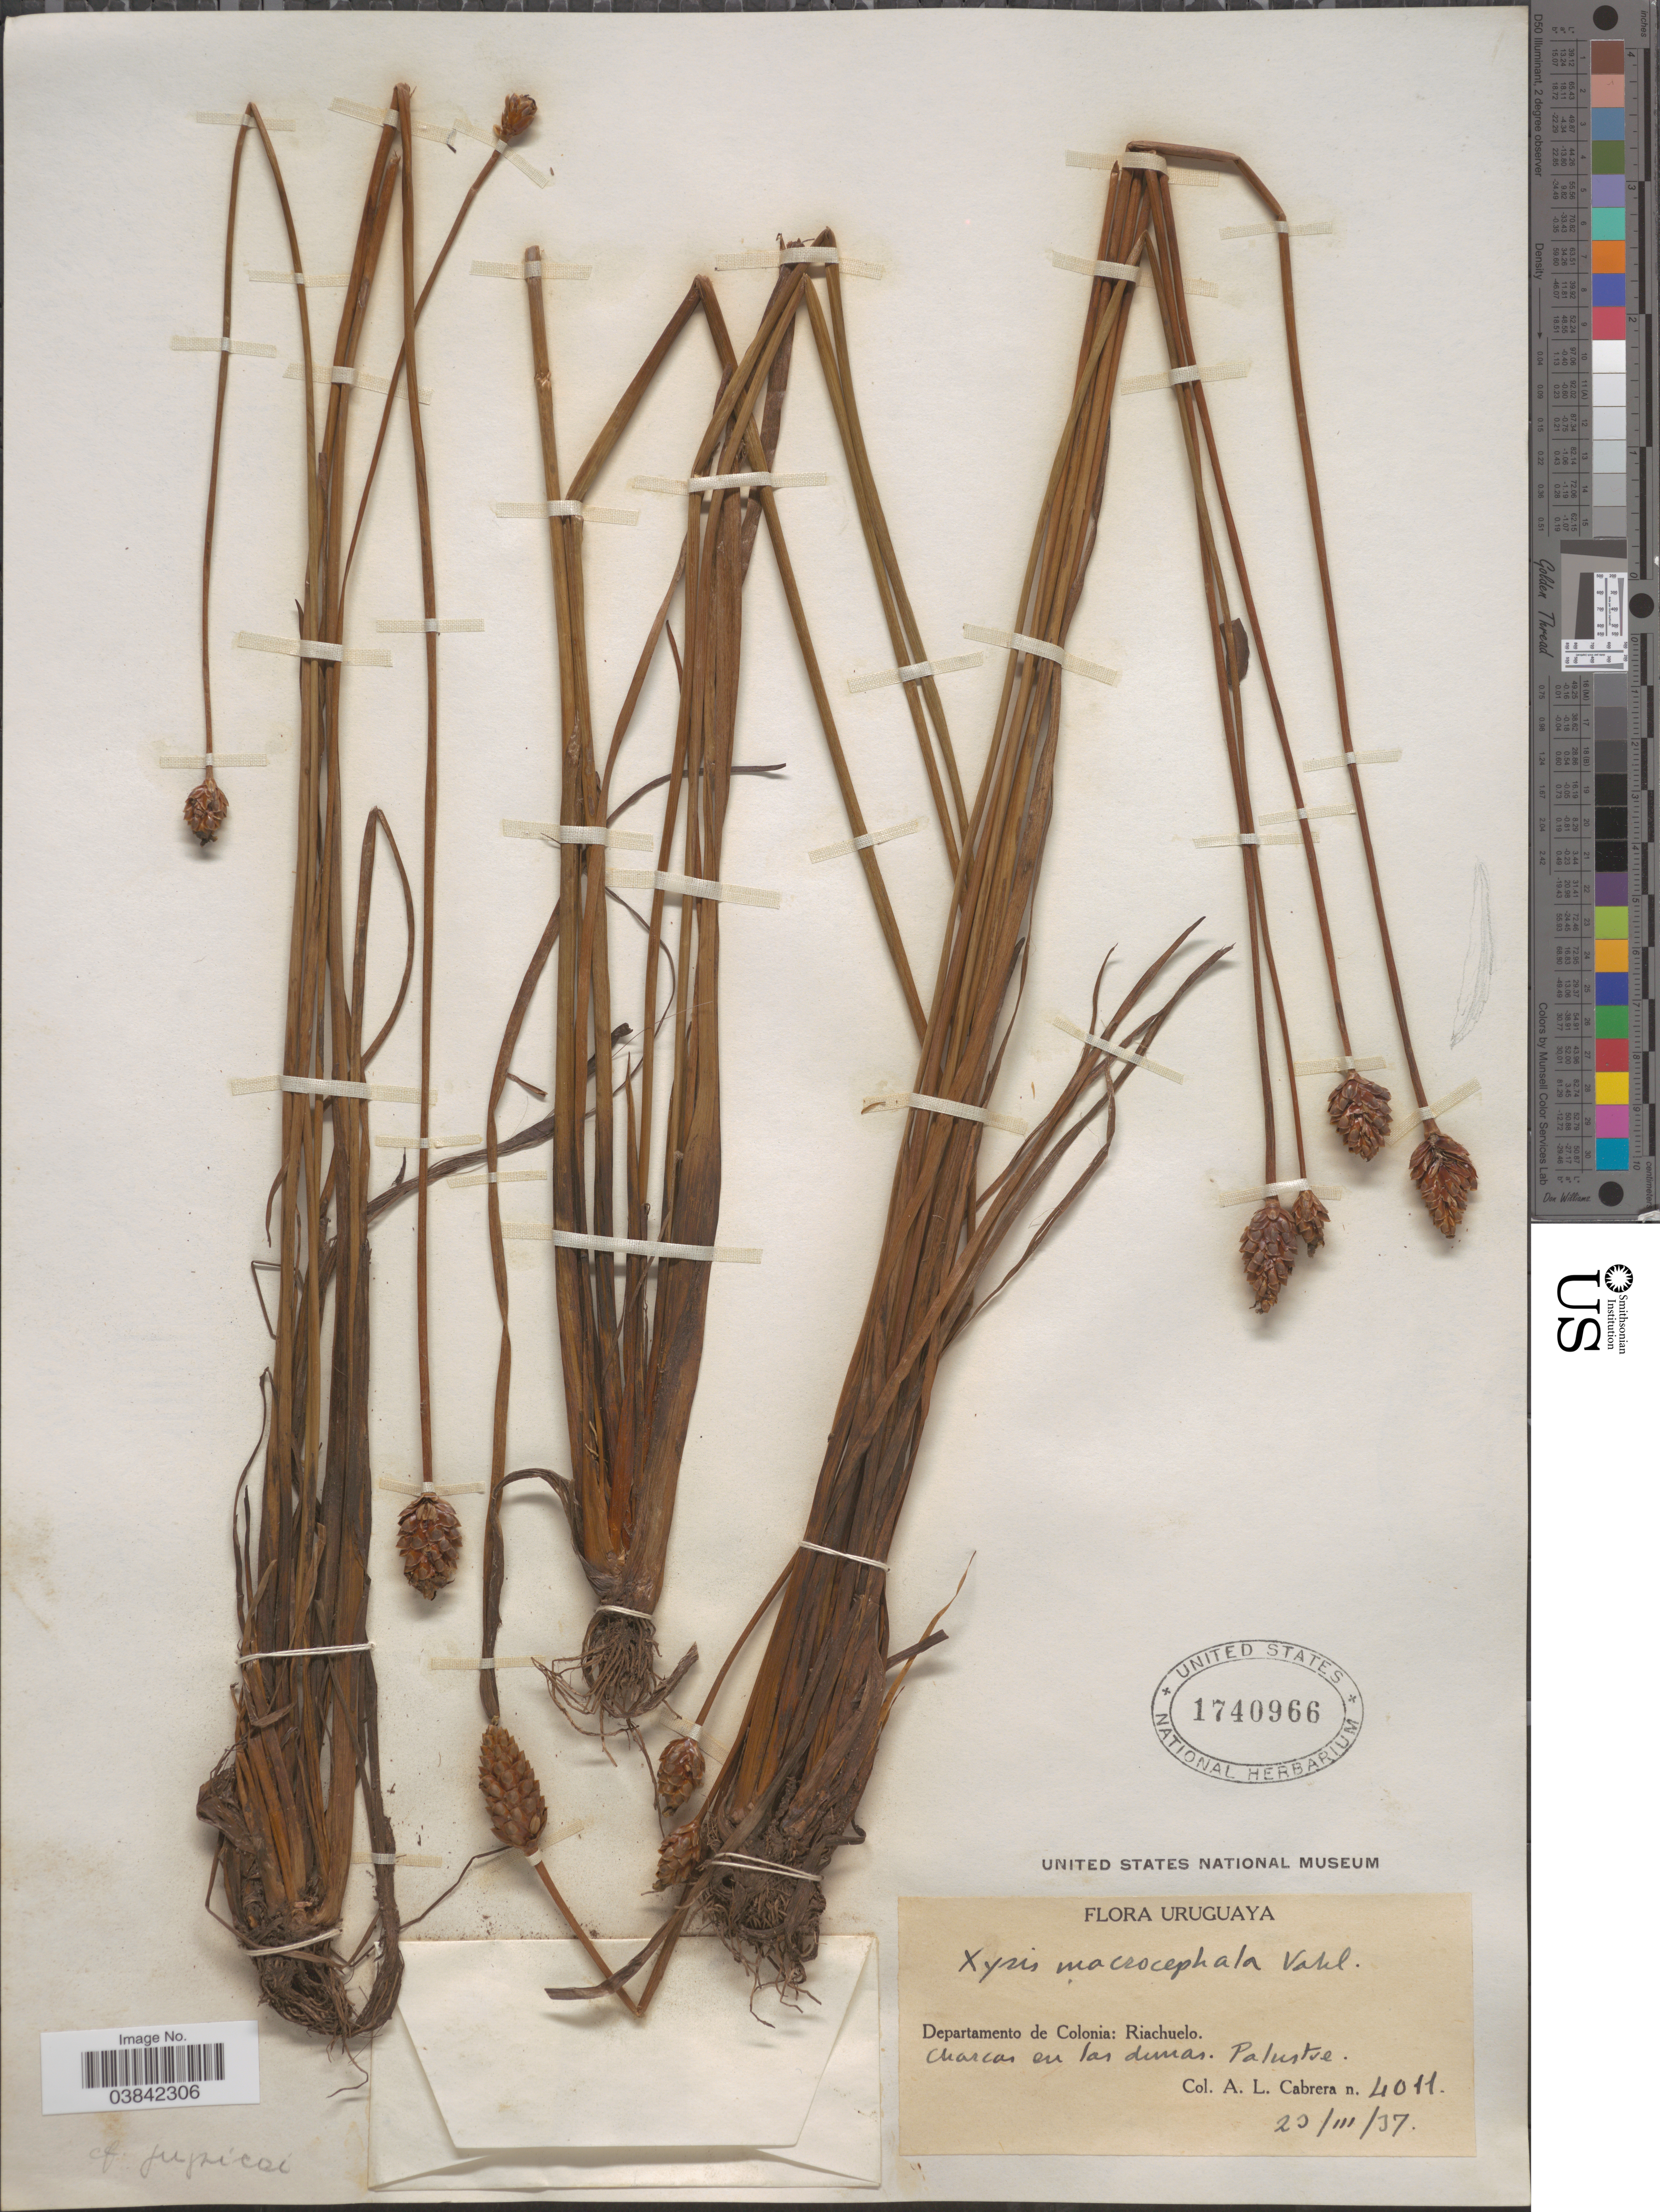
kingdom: Plantae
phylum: Tracheophyta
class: Liliopsida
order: Poales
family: Xyridaceae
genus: Xyris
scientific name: Xyris laxifolia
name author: Mart.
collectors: A. L. Cabrera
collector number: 4011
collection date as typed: Transcribed d/m/y: 23/3/37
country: Uruguay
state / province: Colonia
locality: Departamento de Colonia: Riachuelo.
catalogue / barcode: US 1740966